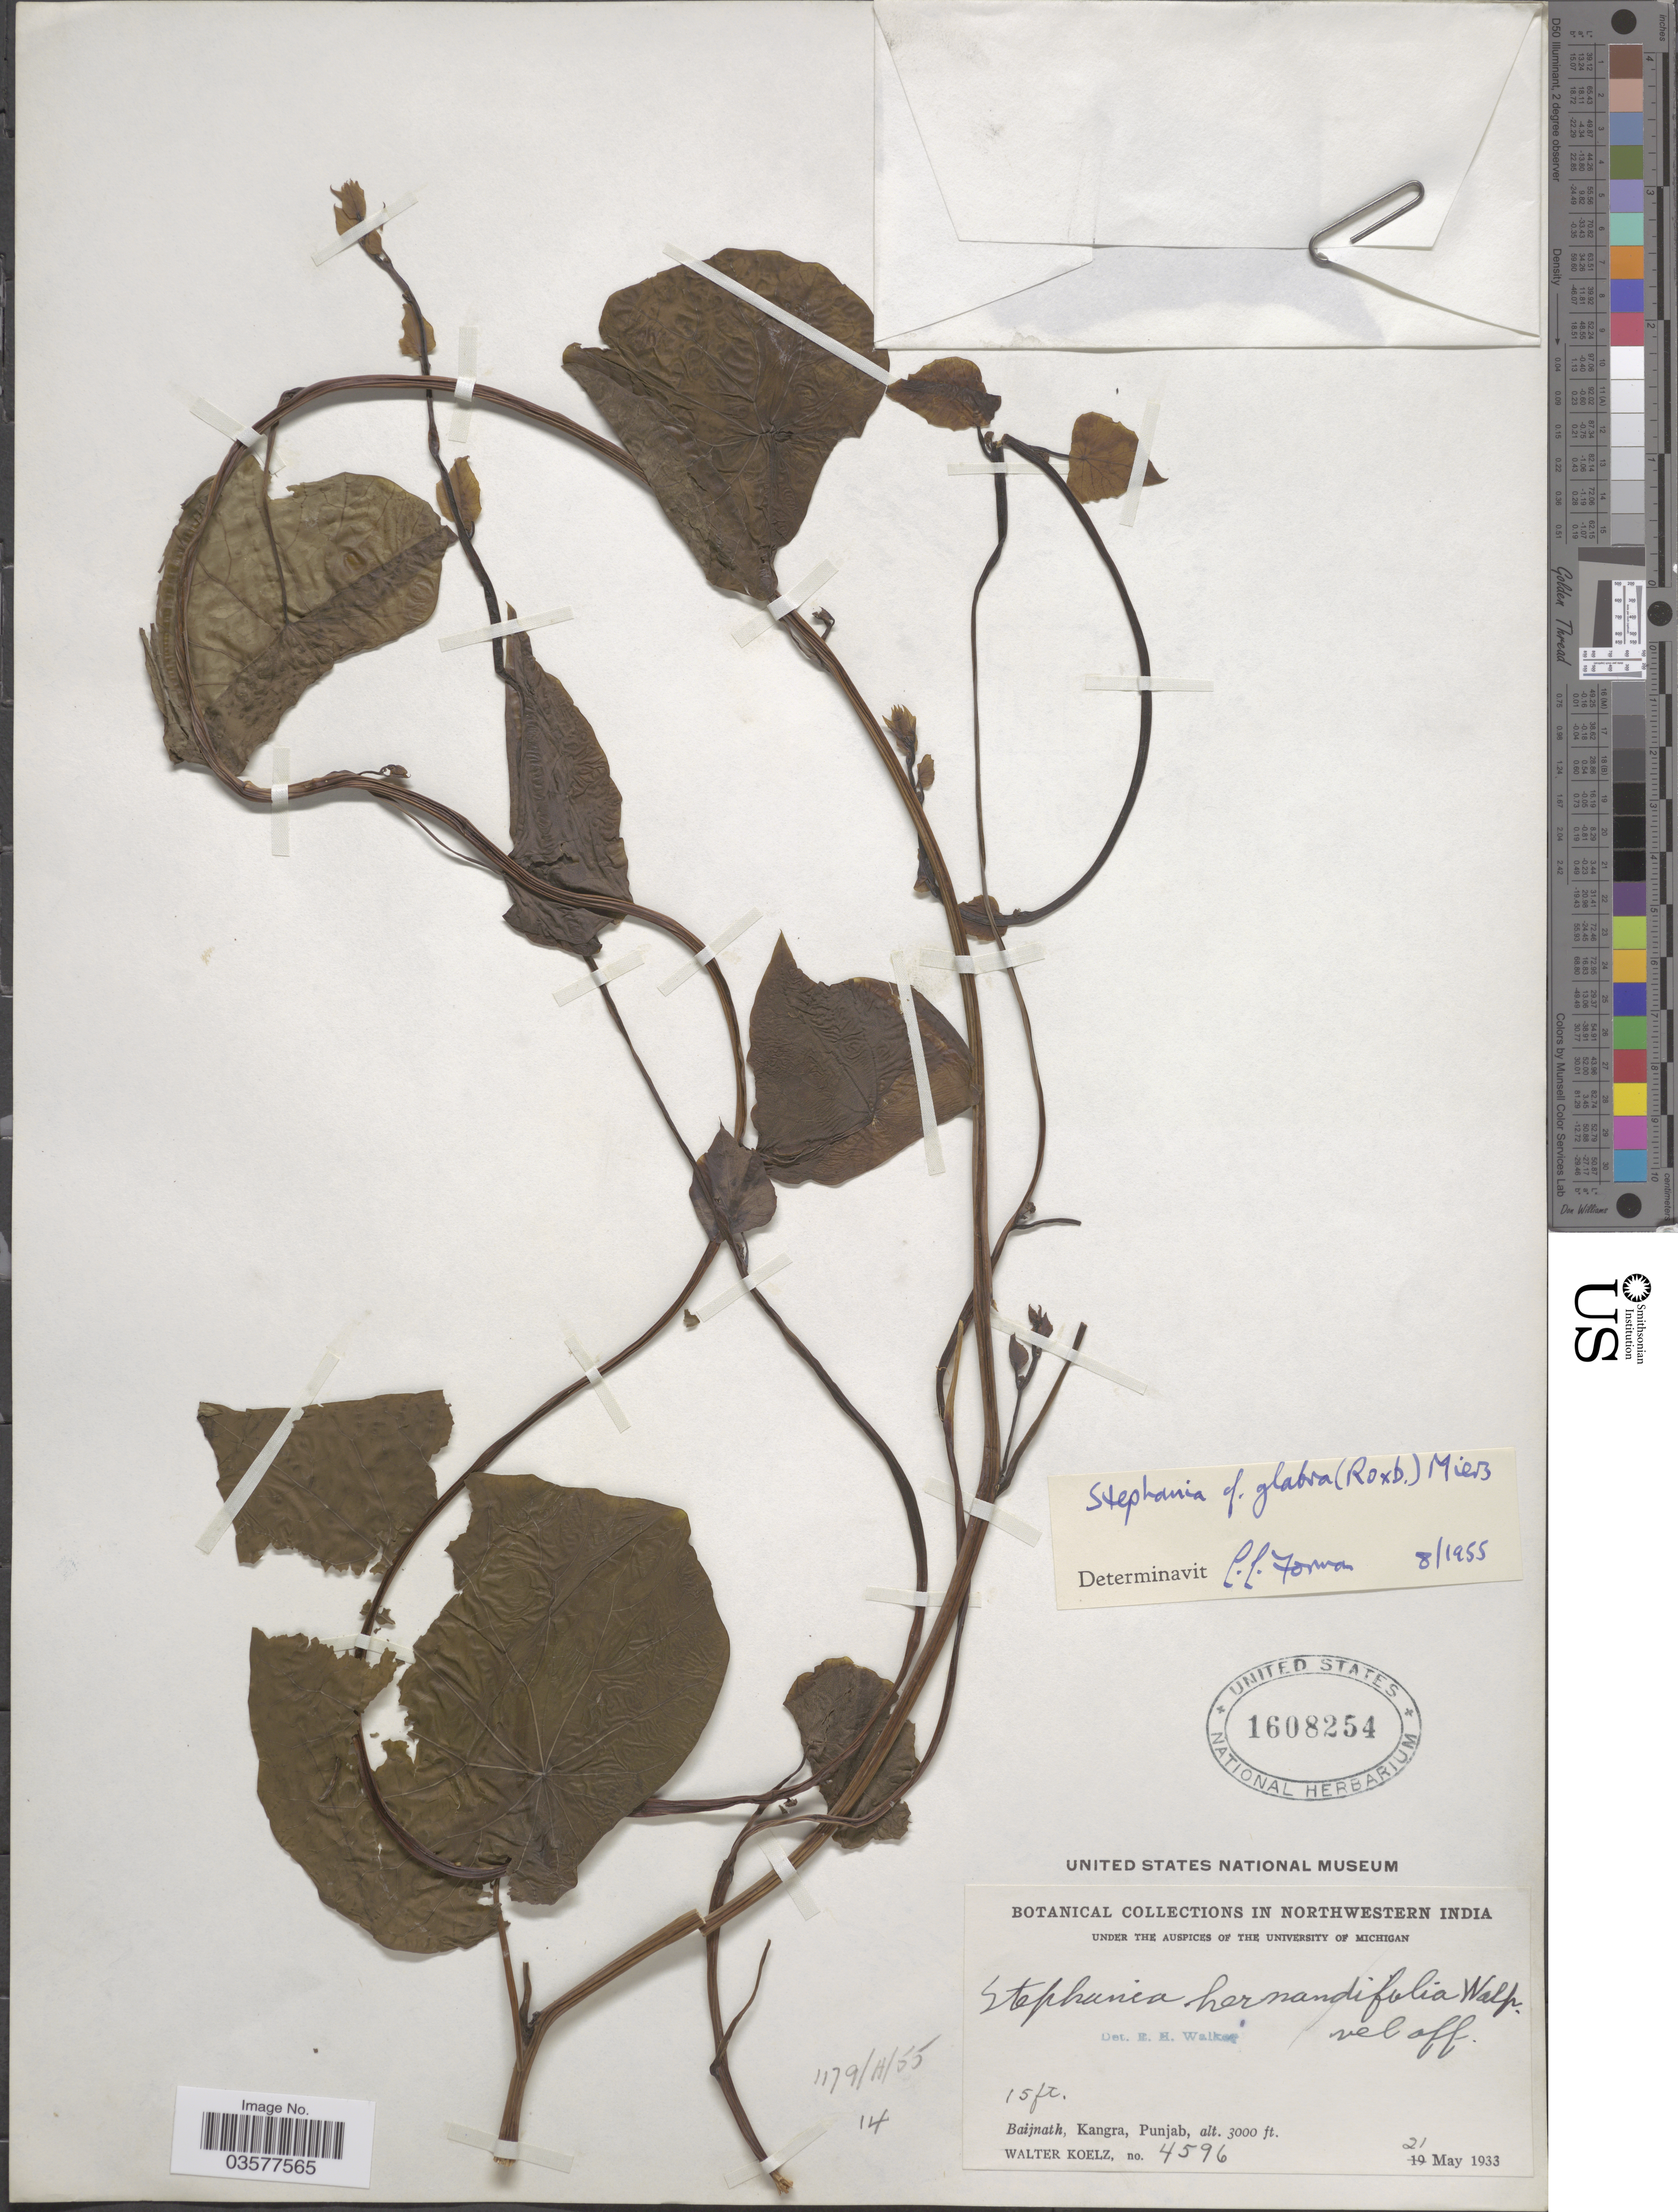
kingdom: Plantae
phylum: Tracheophyta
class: Magnoliopsida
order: Ranunculales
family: Menispermaceae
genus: Stephania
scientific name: Stephania glabra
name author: (Roxb.) Miers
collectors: W. N. Koelz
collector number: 4596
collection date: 1933-05-21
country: India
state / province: Punjab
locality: Northwestern India. Baijnath, Kangra.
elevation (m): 914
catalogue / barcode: US 1608254